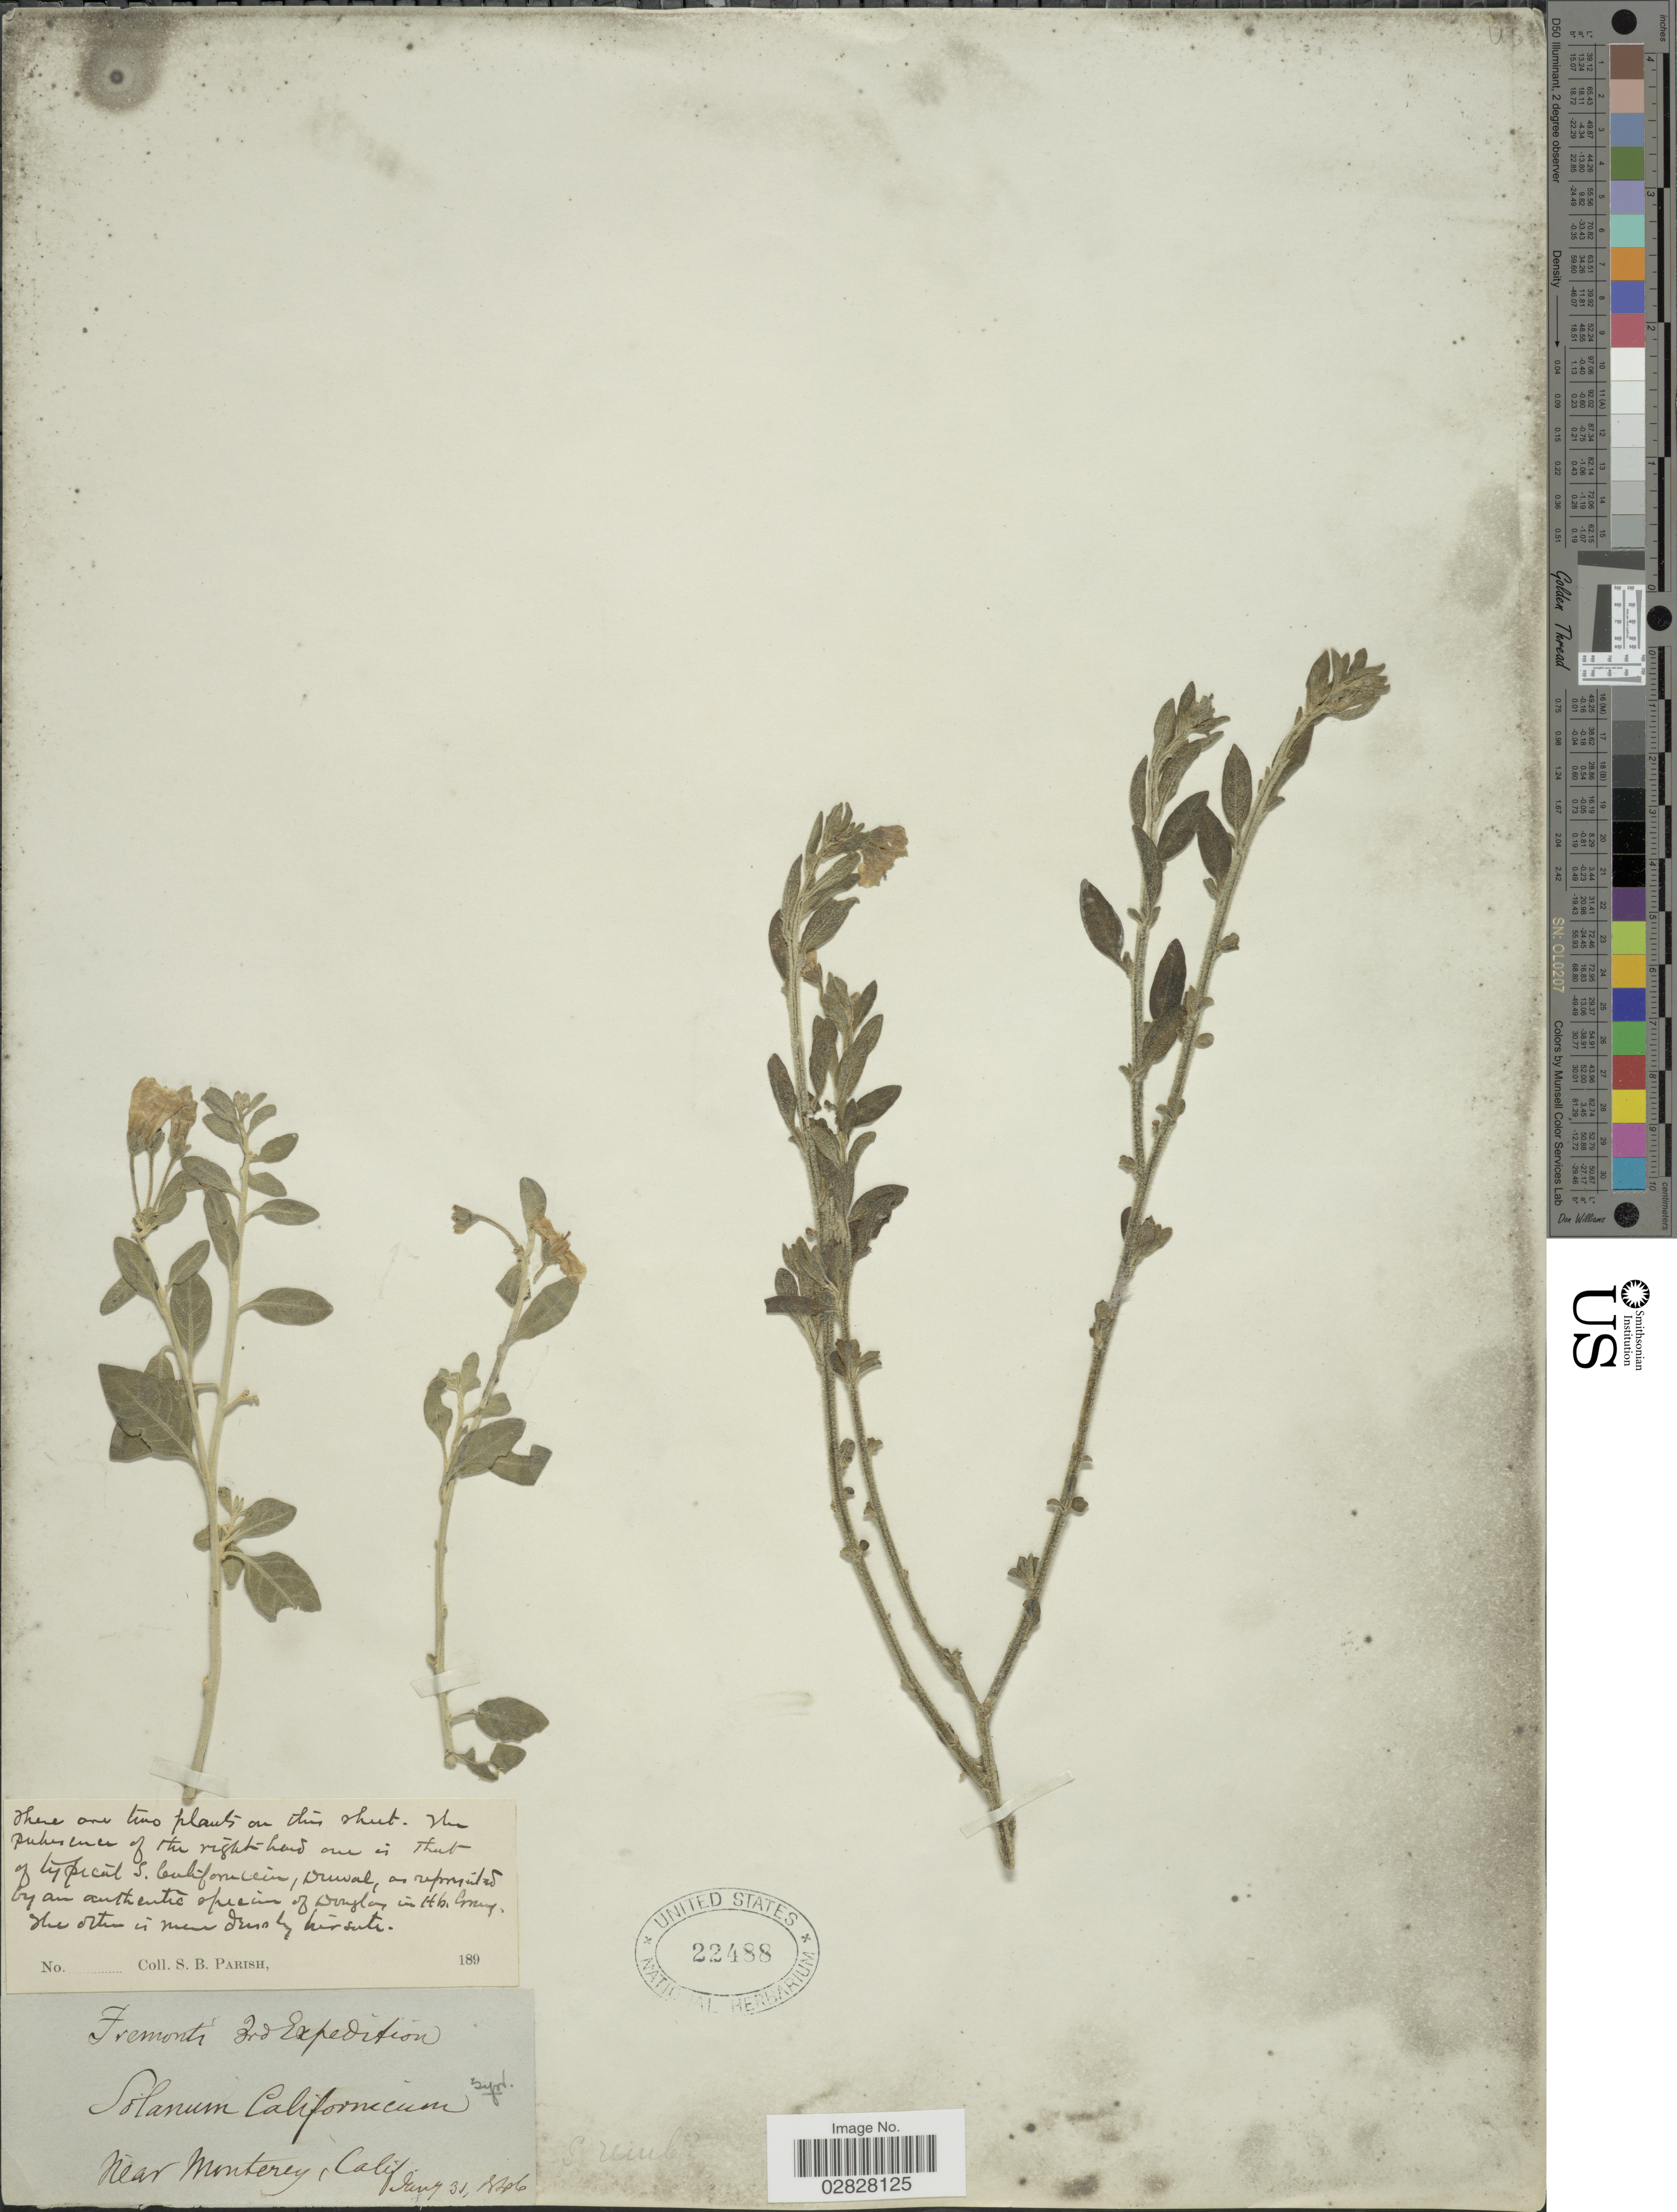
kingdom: Plantae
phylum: Tracheophyta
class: Magnoliopsida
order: Solanales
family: Solanaceae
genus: Solanum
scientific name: Solanum californicum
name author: Dunal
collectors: S. B. Parish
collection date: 1846-07-31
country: United States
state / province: California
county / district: Monterey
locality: Near Monterey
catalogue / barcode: US 22488